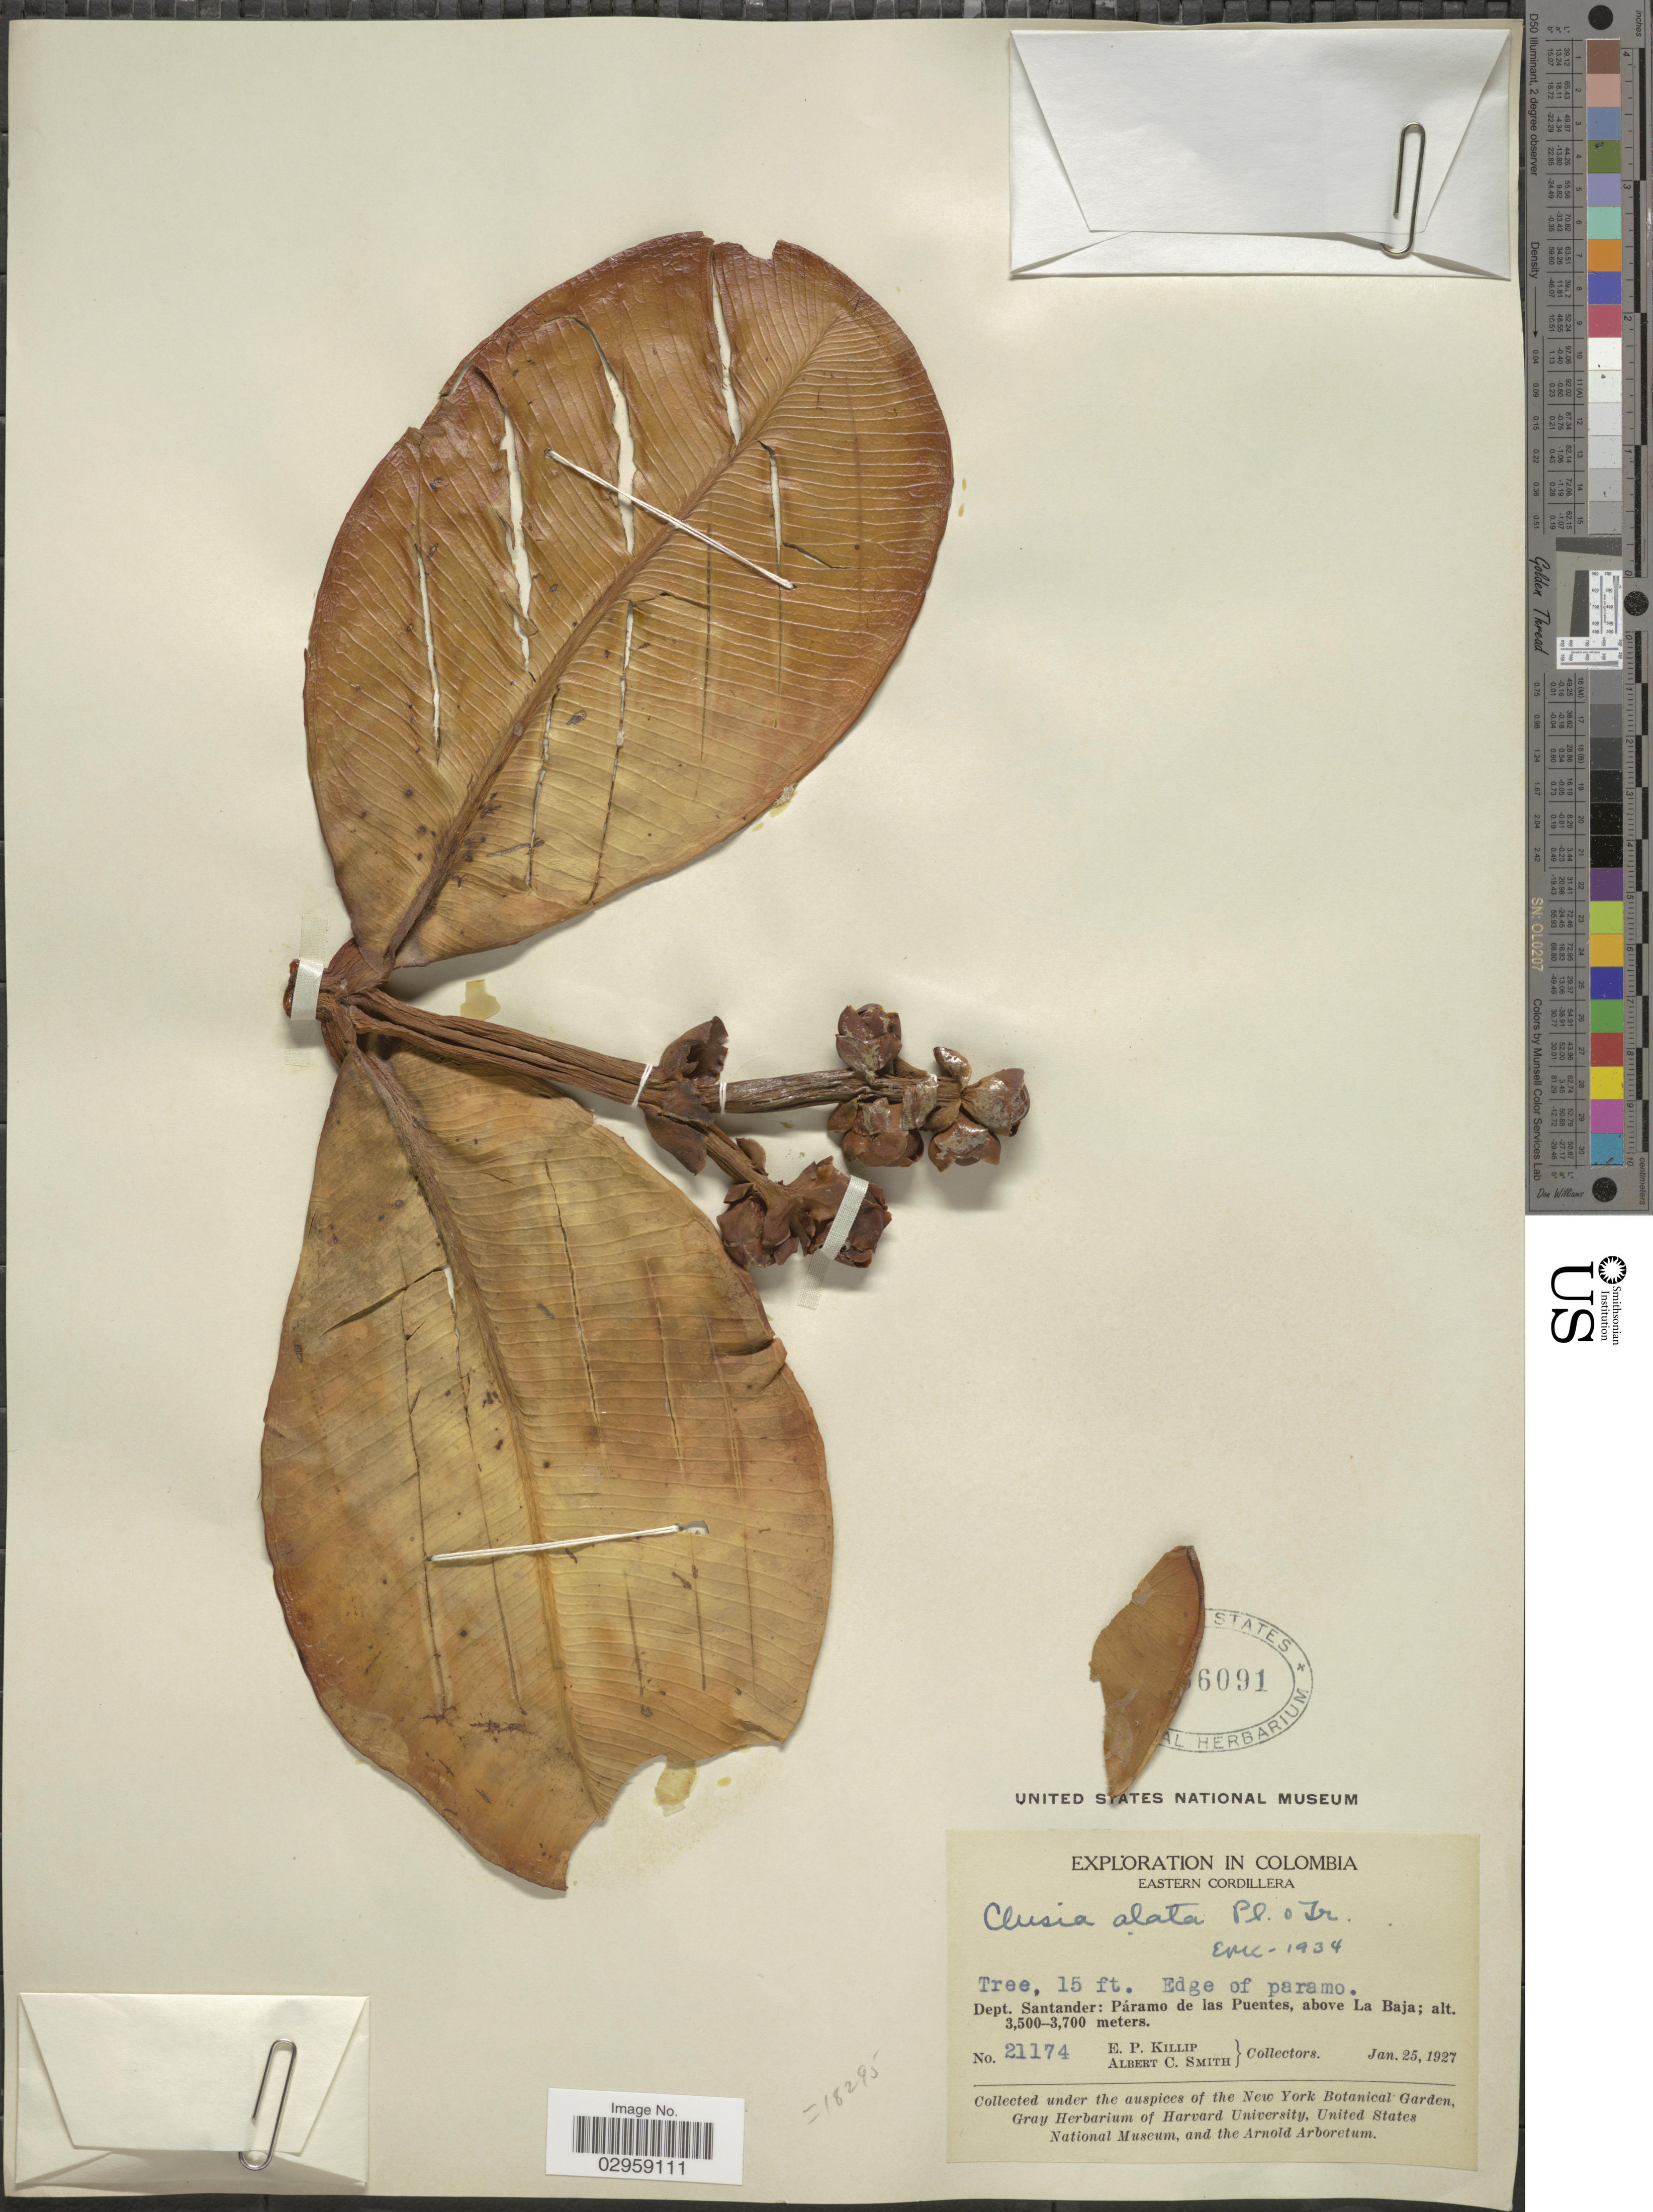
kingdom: Plantae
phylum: Tracheophyta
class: Magnoliopsida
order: Malpighiales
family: Clusiaceae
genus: Clusia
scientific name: Clusia alata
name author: Triana & Planch.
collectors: E. P. Killip & A. C. Smith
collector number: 21174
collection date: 1927-01-25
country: Colombia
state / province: Santander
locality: Eastern Cordillera. Dept. Santander: Páramo de las Puentes, above La Baja.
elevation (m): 3500